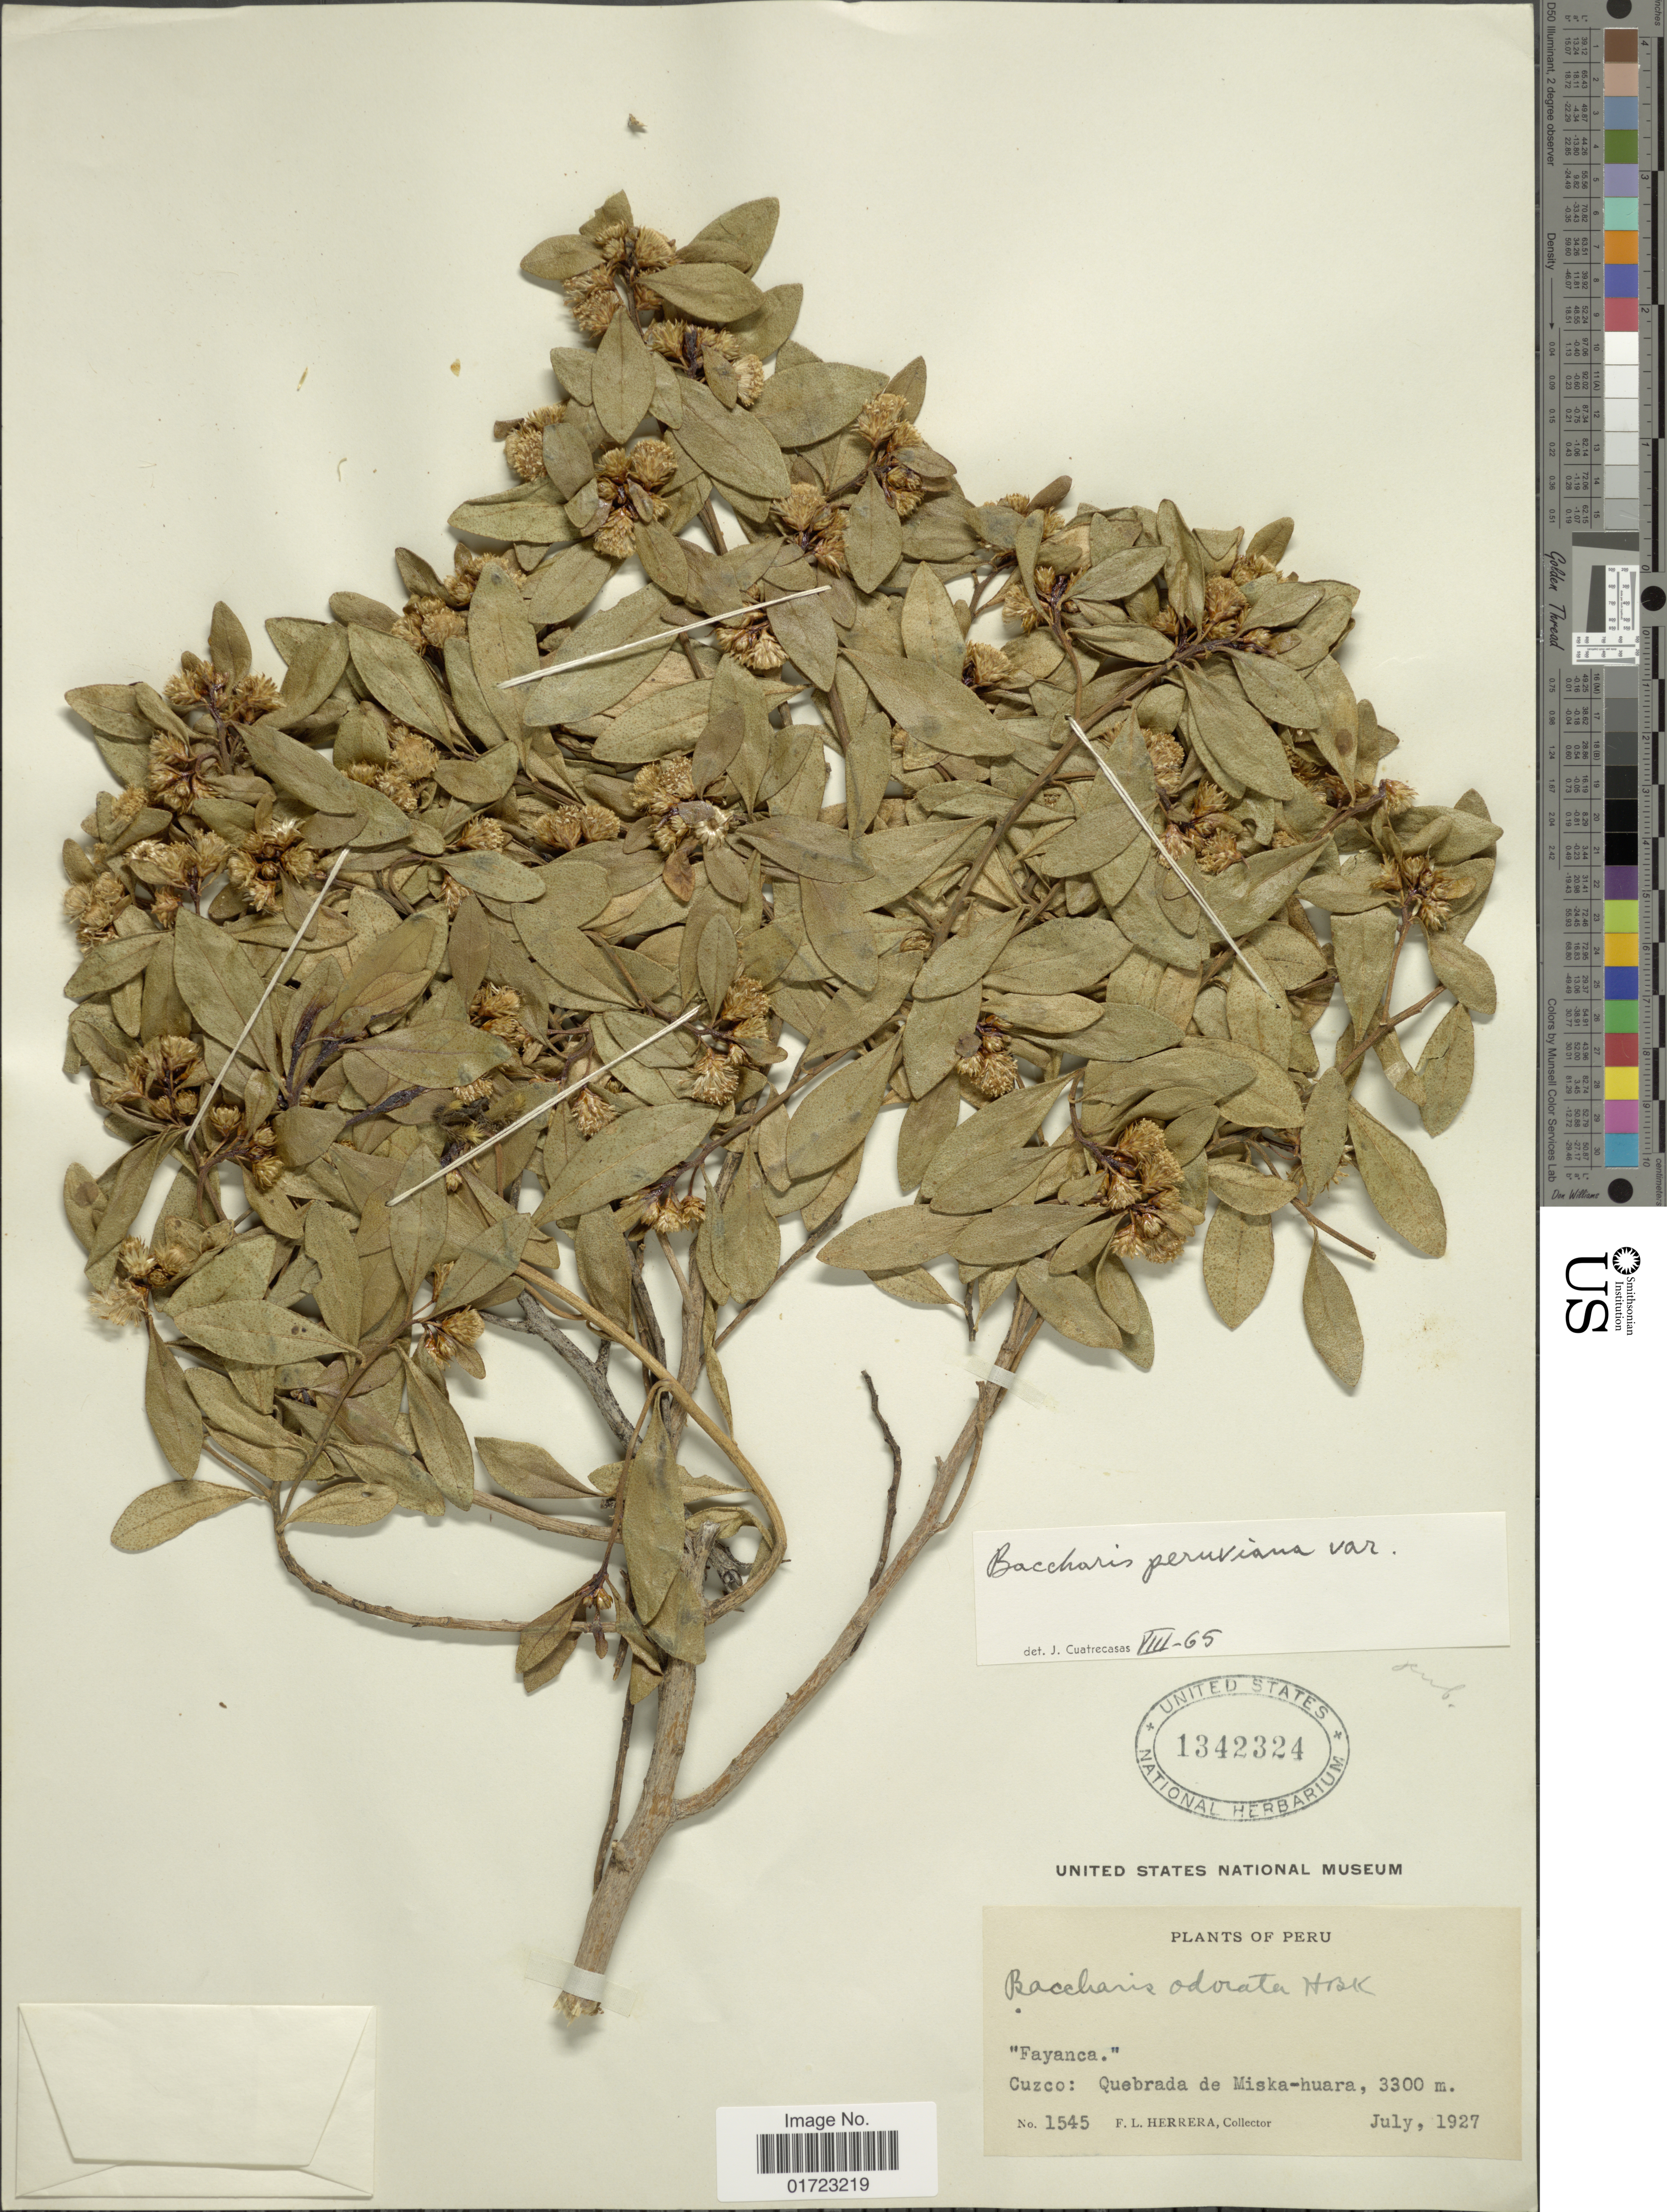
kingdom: Plantae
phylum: Tracheophyta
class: Magnoliopsida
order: Asterales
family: Asteraceae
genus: Baccharis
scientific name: Baccharis peruviana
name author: Cuatrec.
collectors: F. L. Herrera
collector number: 1545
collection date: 1927-07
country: Peru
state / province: Cusco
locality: Fayanca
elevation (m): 3300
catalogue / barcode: US 1342324